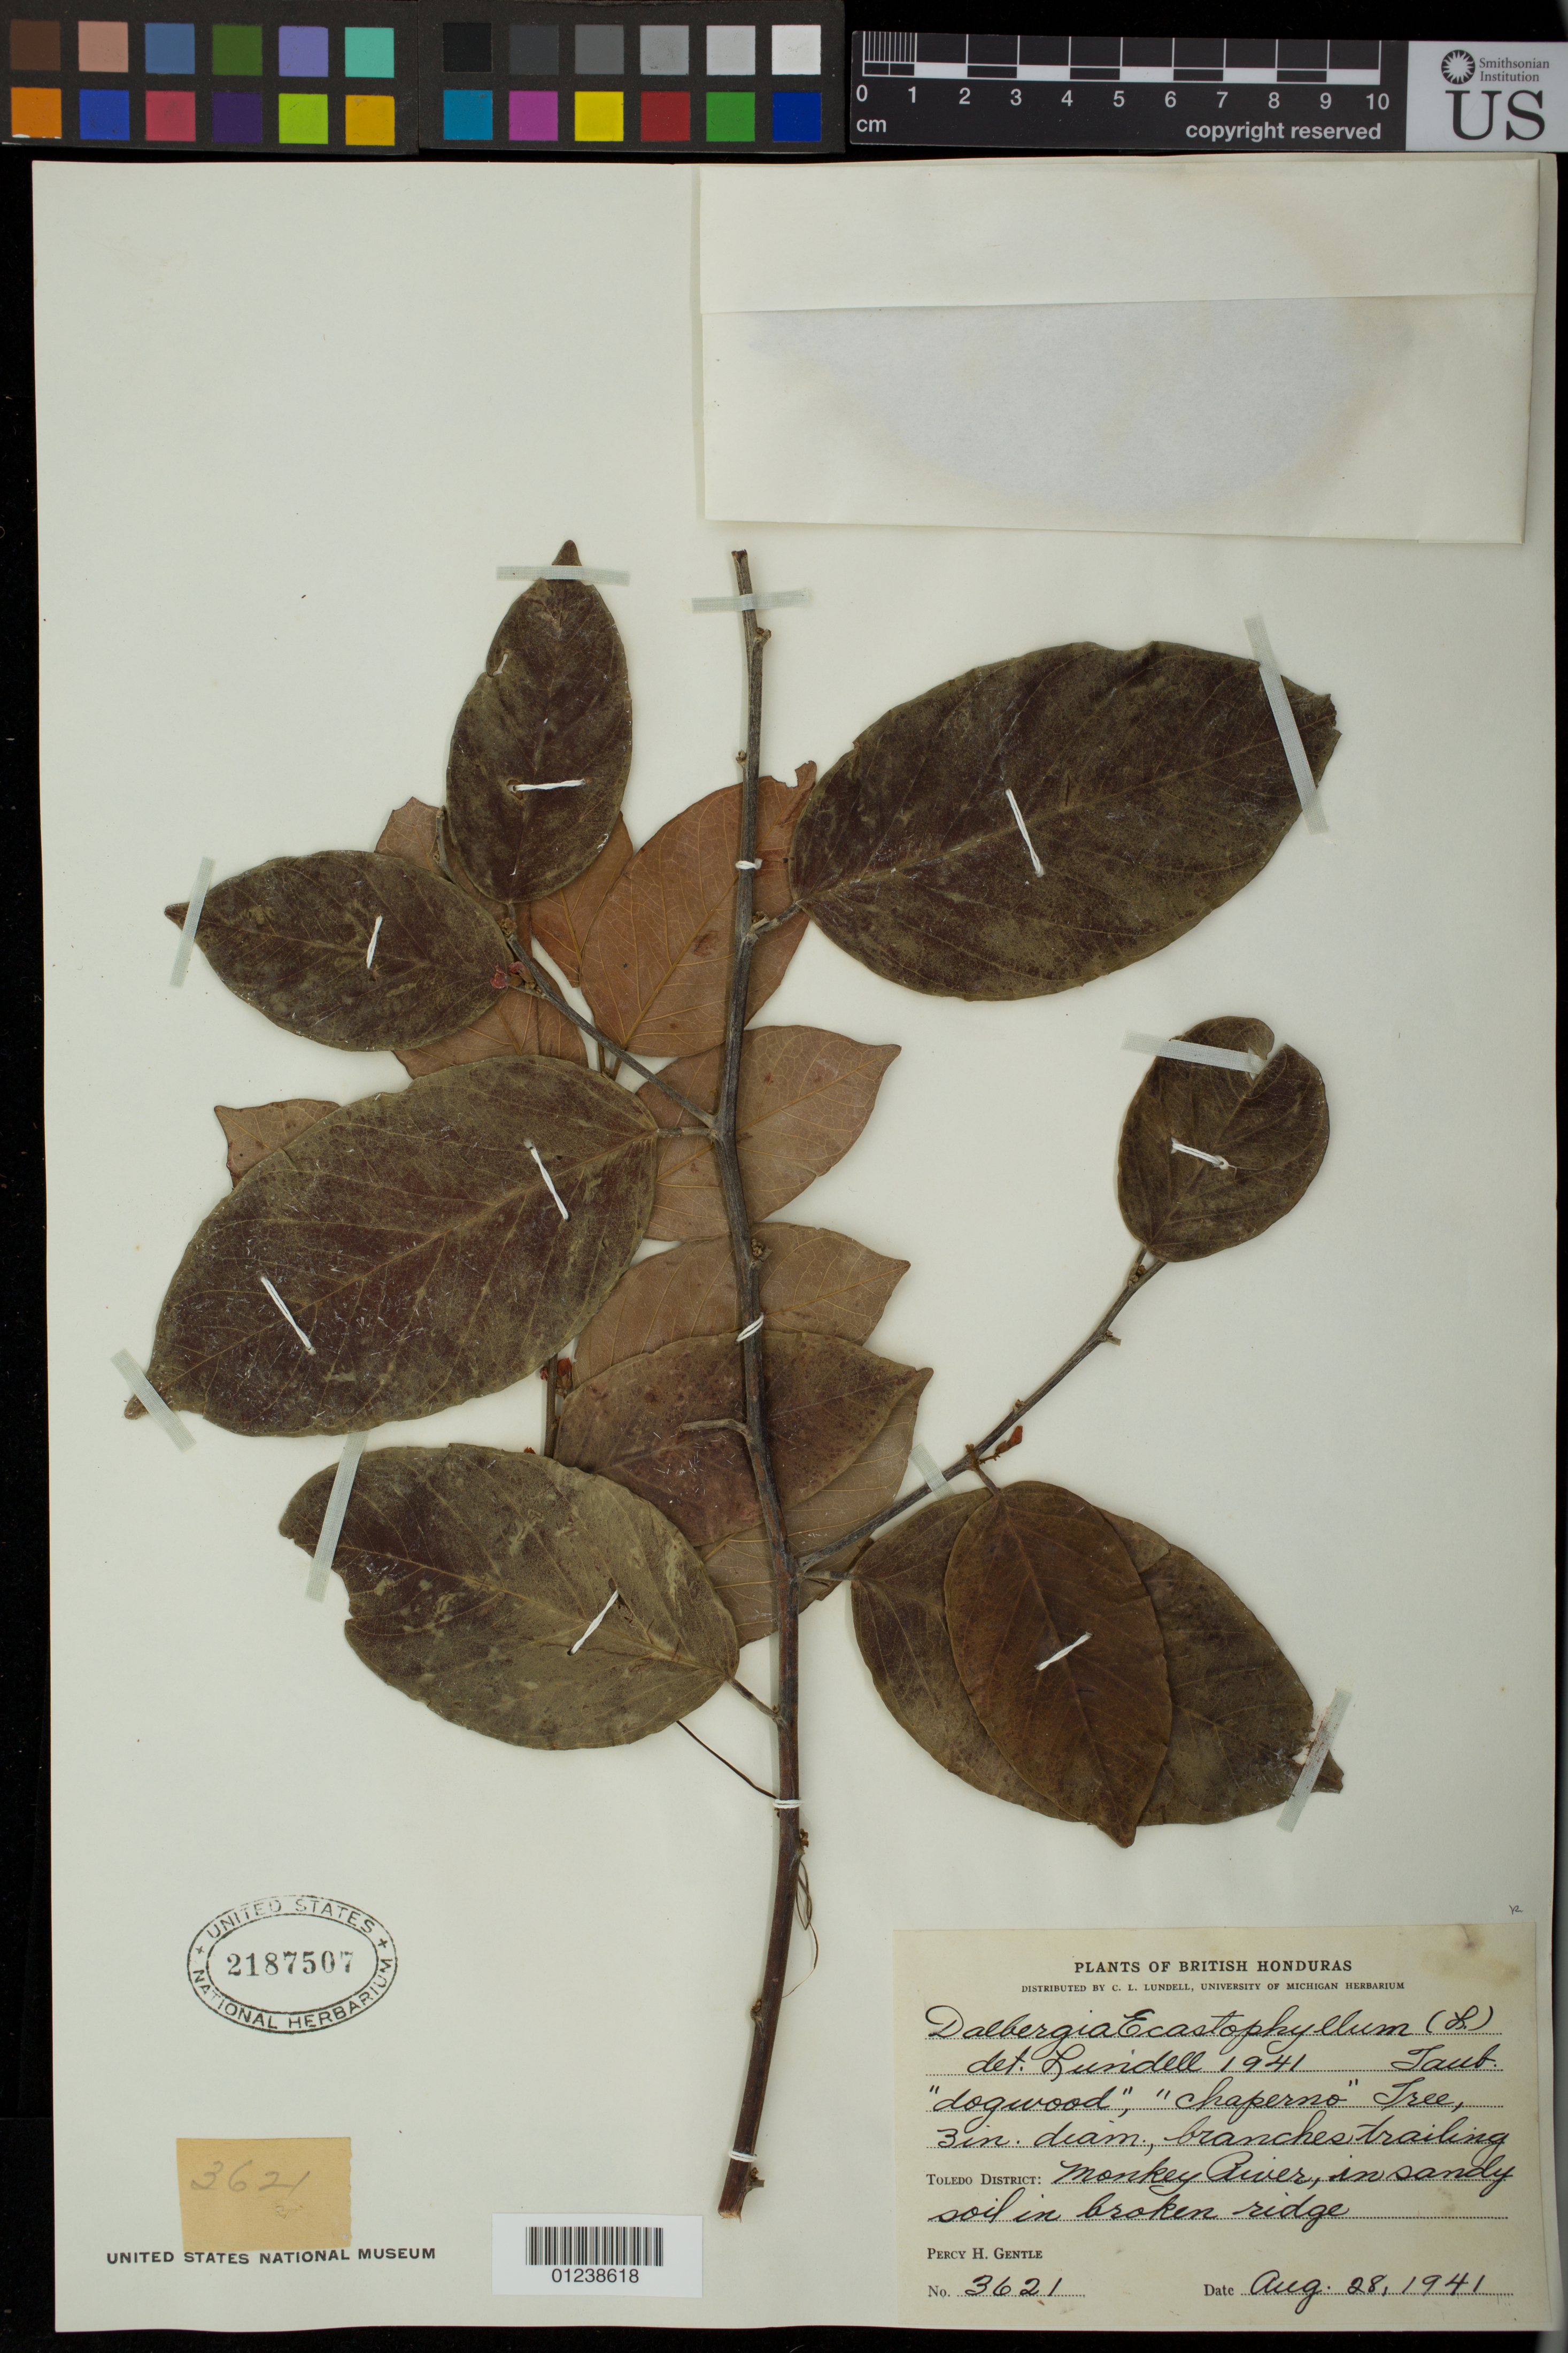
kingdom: Plantae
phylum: Tracheophyta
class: Magnoliopsida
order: Fabales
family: Fabaceae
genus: Dalbergia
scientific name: Dalbergia ecastaphyllum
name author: (L.) Taub.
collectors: P. H. Gentle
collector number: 3621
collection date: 1941-08-28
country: Belize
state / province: Toledo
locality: Monkey River, in sandy soil in broken ridge.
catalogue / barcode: US 2187507